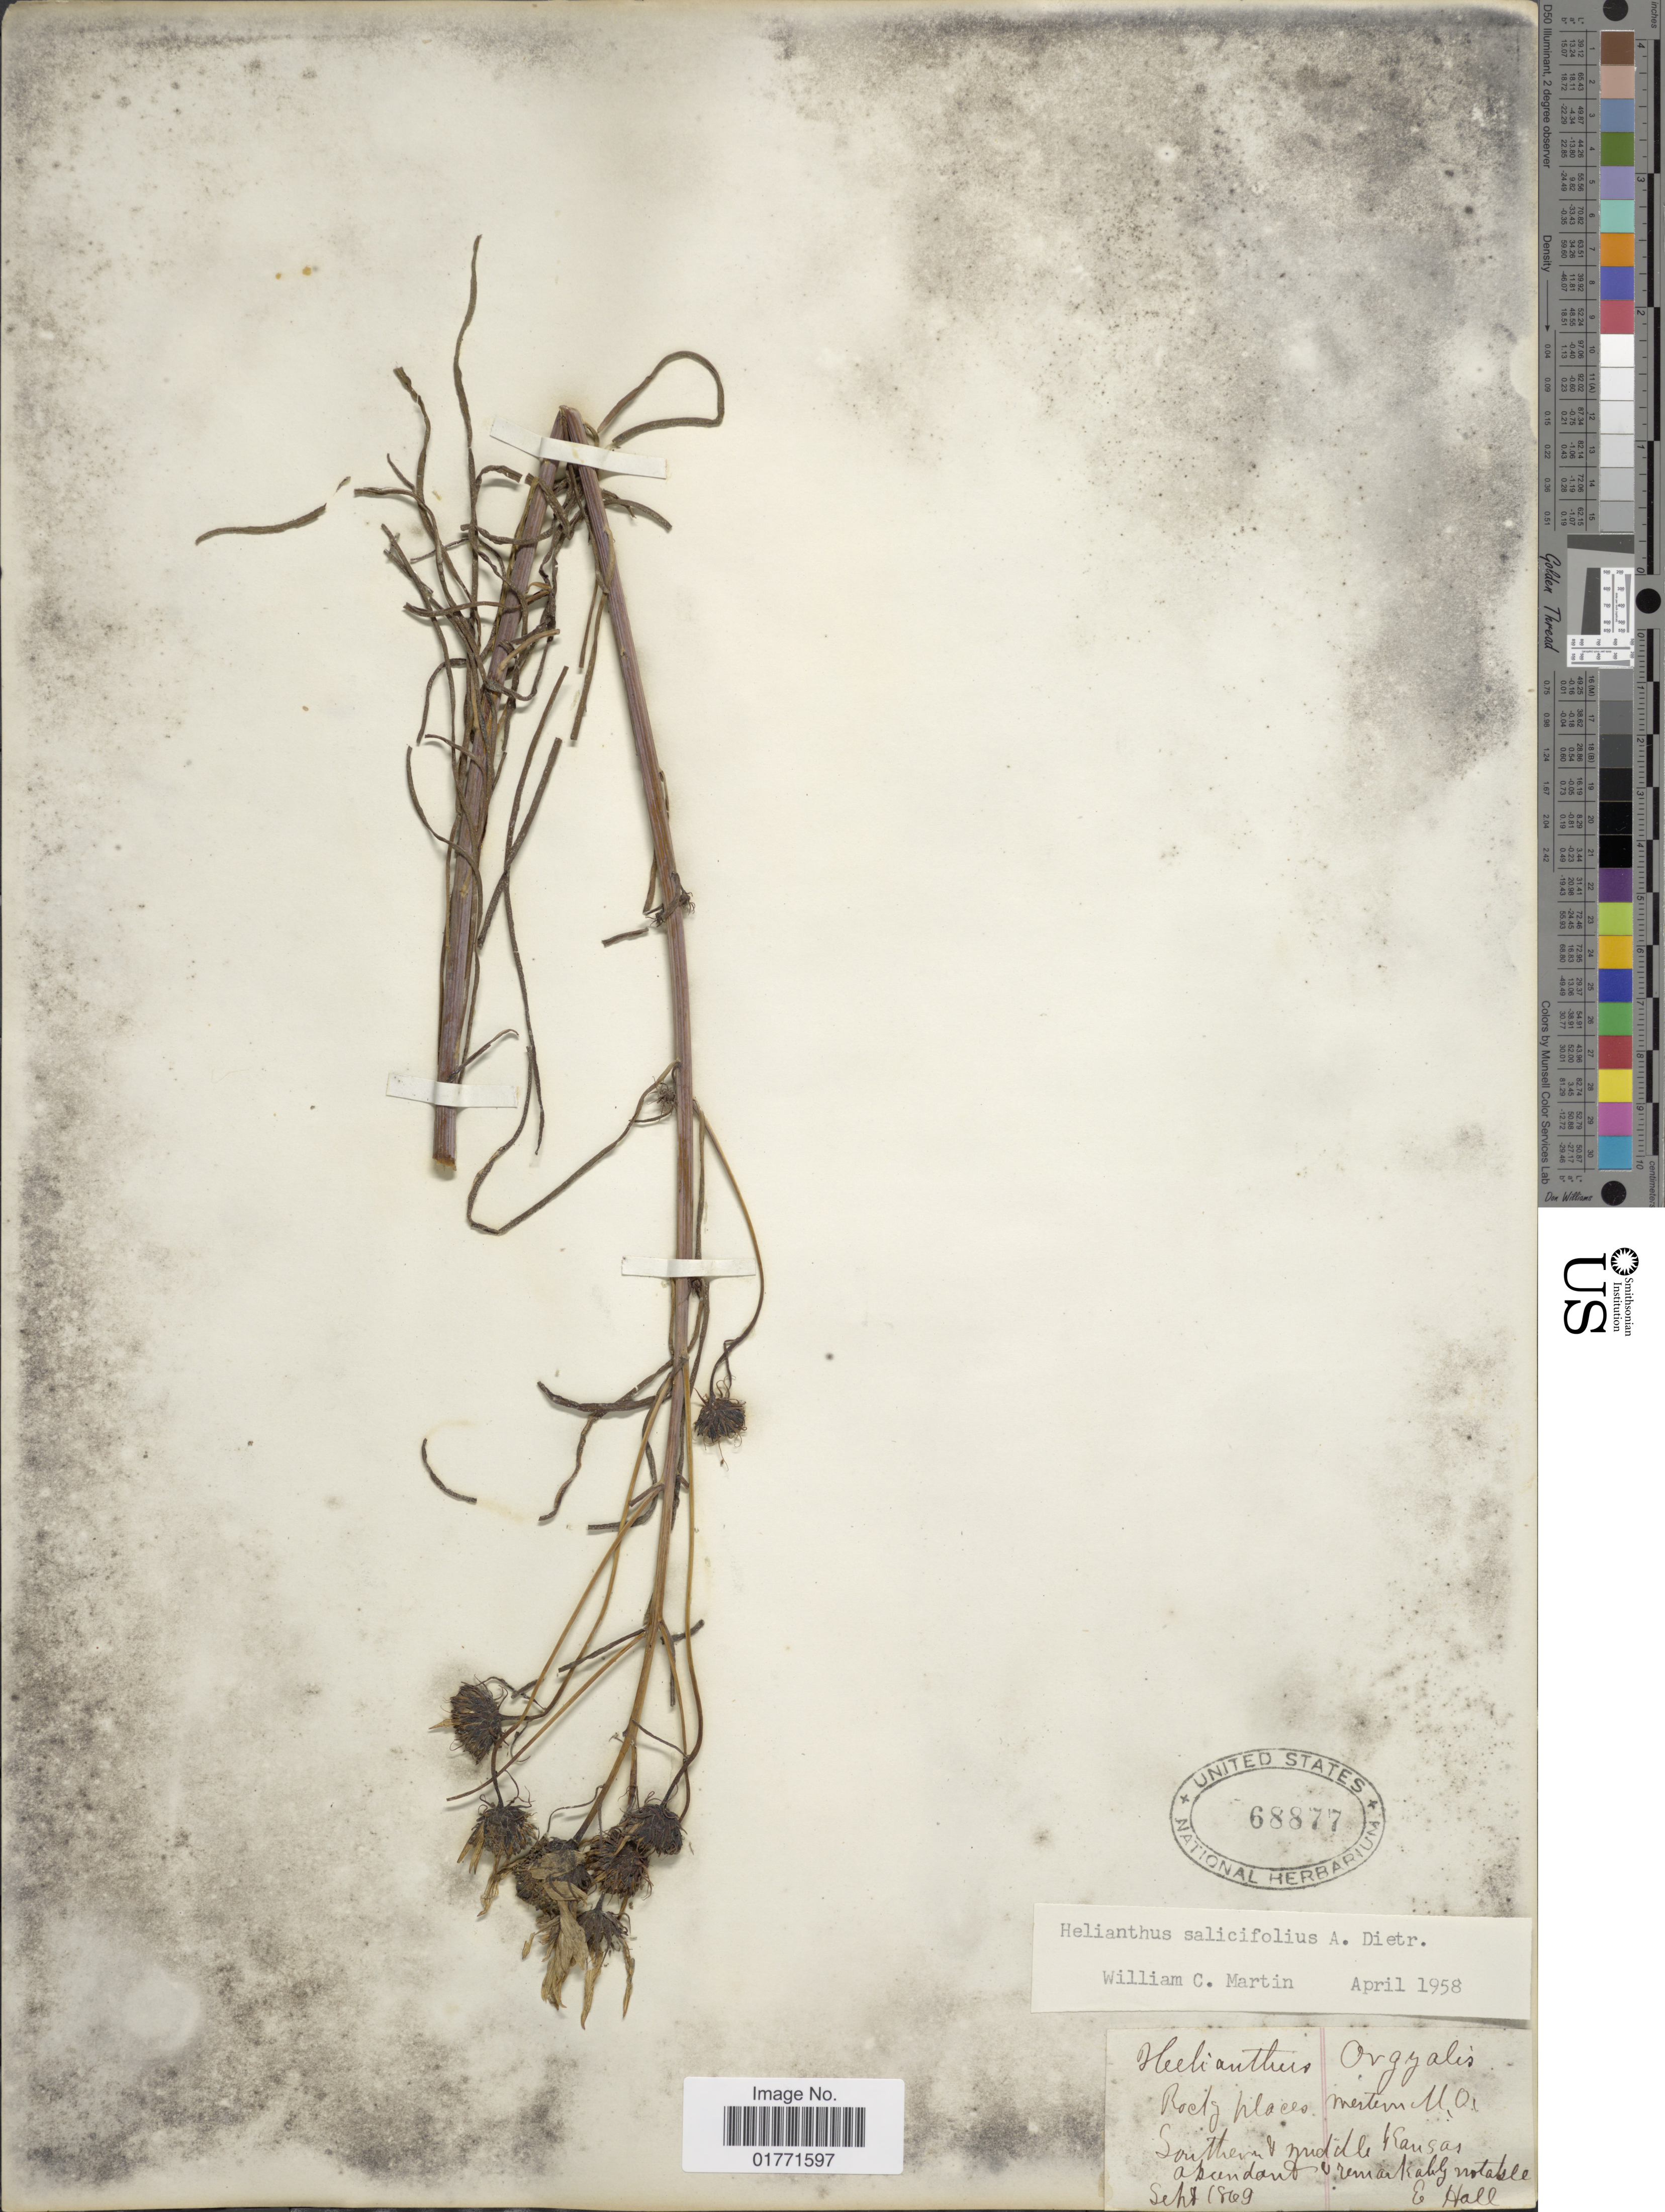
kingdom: Plantae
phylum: Tracheophyta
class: Magnoliopsida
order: Asterales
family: Asteraceae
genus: Helianthus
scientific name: Helianthus salicifolius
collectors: E. Hall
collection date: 1869-09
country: United States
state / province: Kansas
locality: Southern & middle Kansas.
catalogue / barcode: US 68877